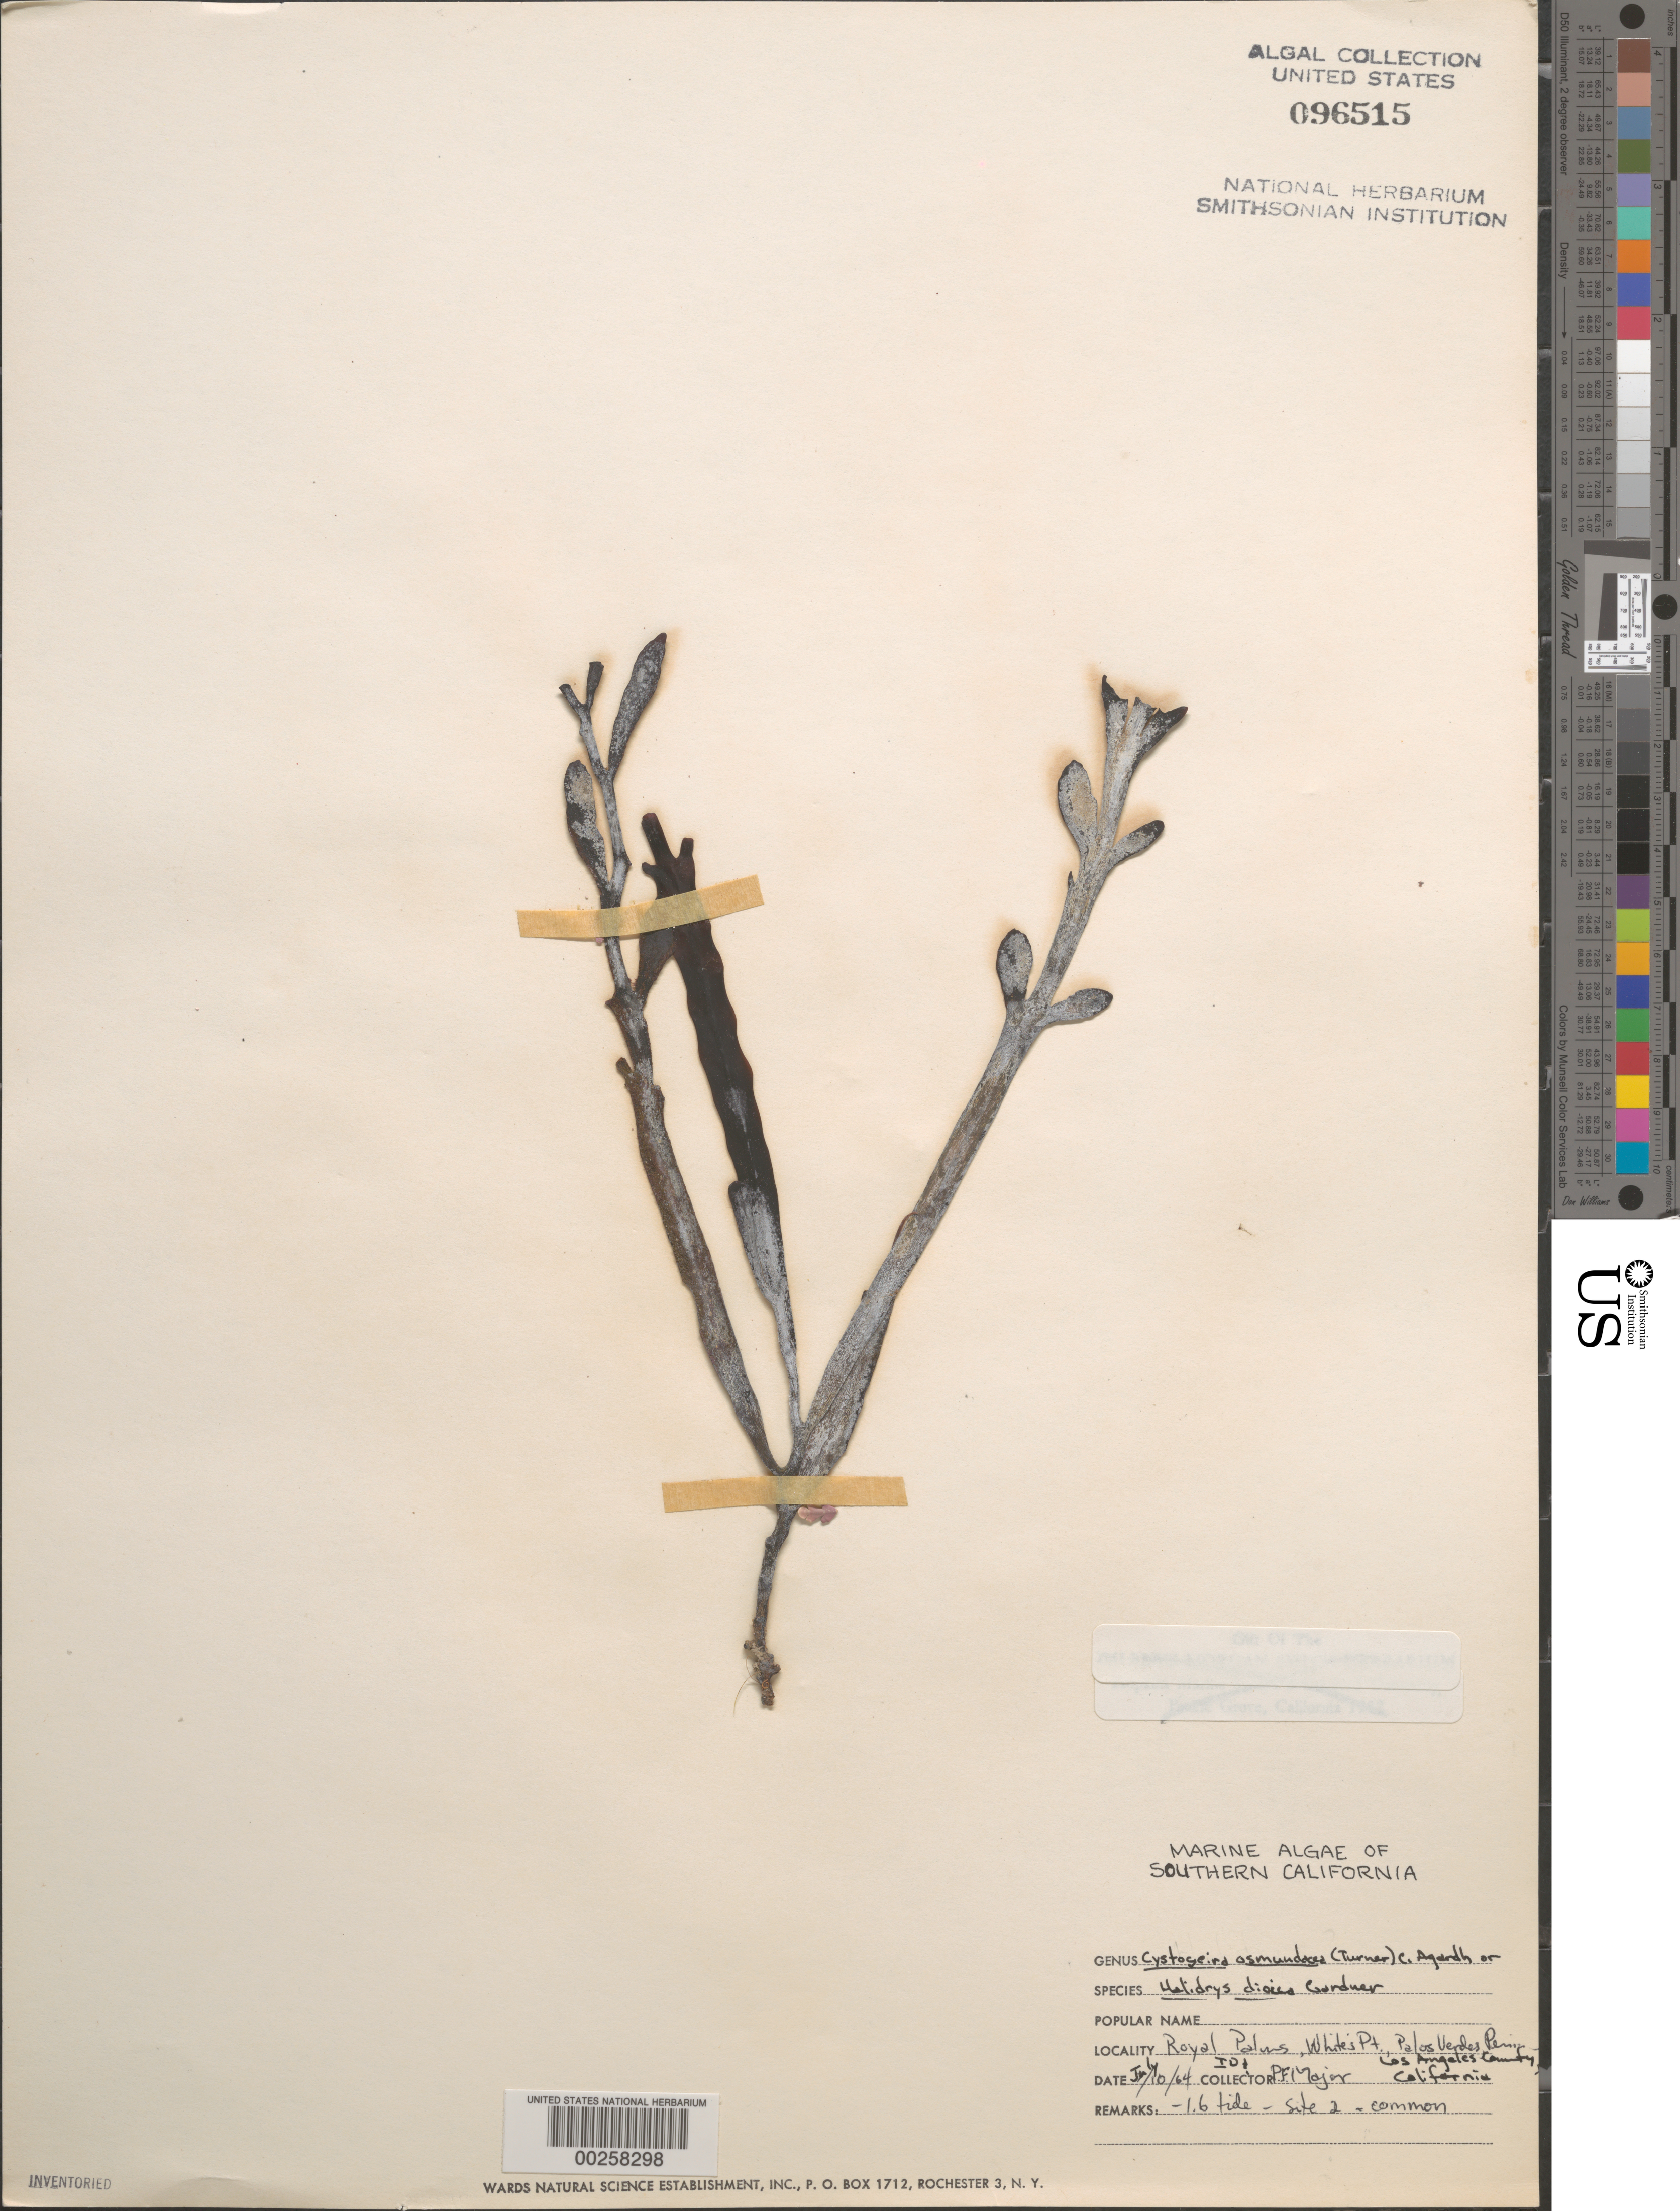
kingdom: Chromista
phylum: Ochrophyta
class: Phaeophyceae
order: Fucales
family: Sargassaceae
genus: Cystoseira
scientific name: Cystoseira osmundacea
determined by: Major, P. F.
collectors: P. Major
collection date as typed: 10 Jul 1964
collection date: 1964-07-10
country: United States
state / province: California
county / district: Los Angeles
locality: Royal Palms, White's Point, Palos Verdes Peninsula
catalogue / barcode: US 96515